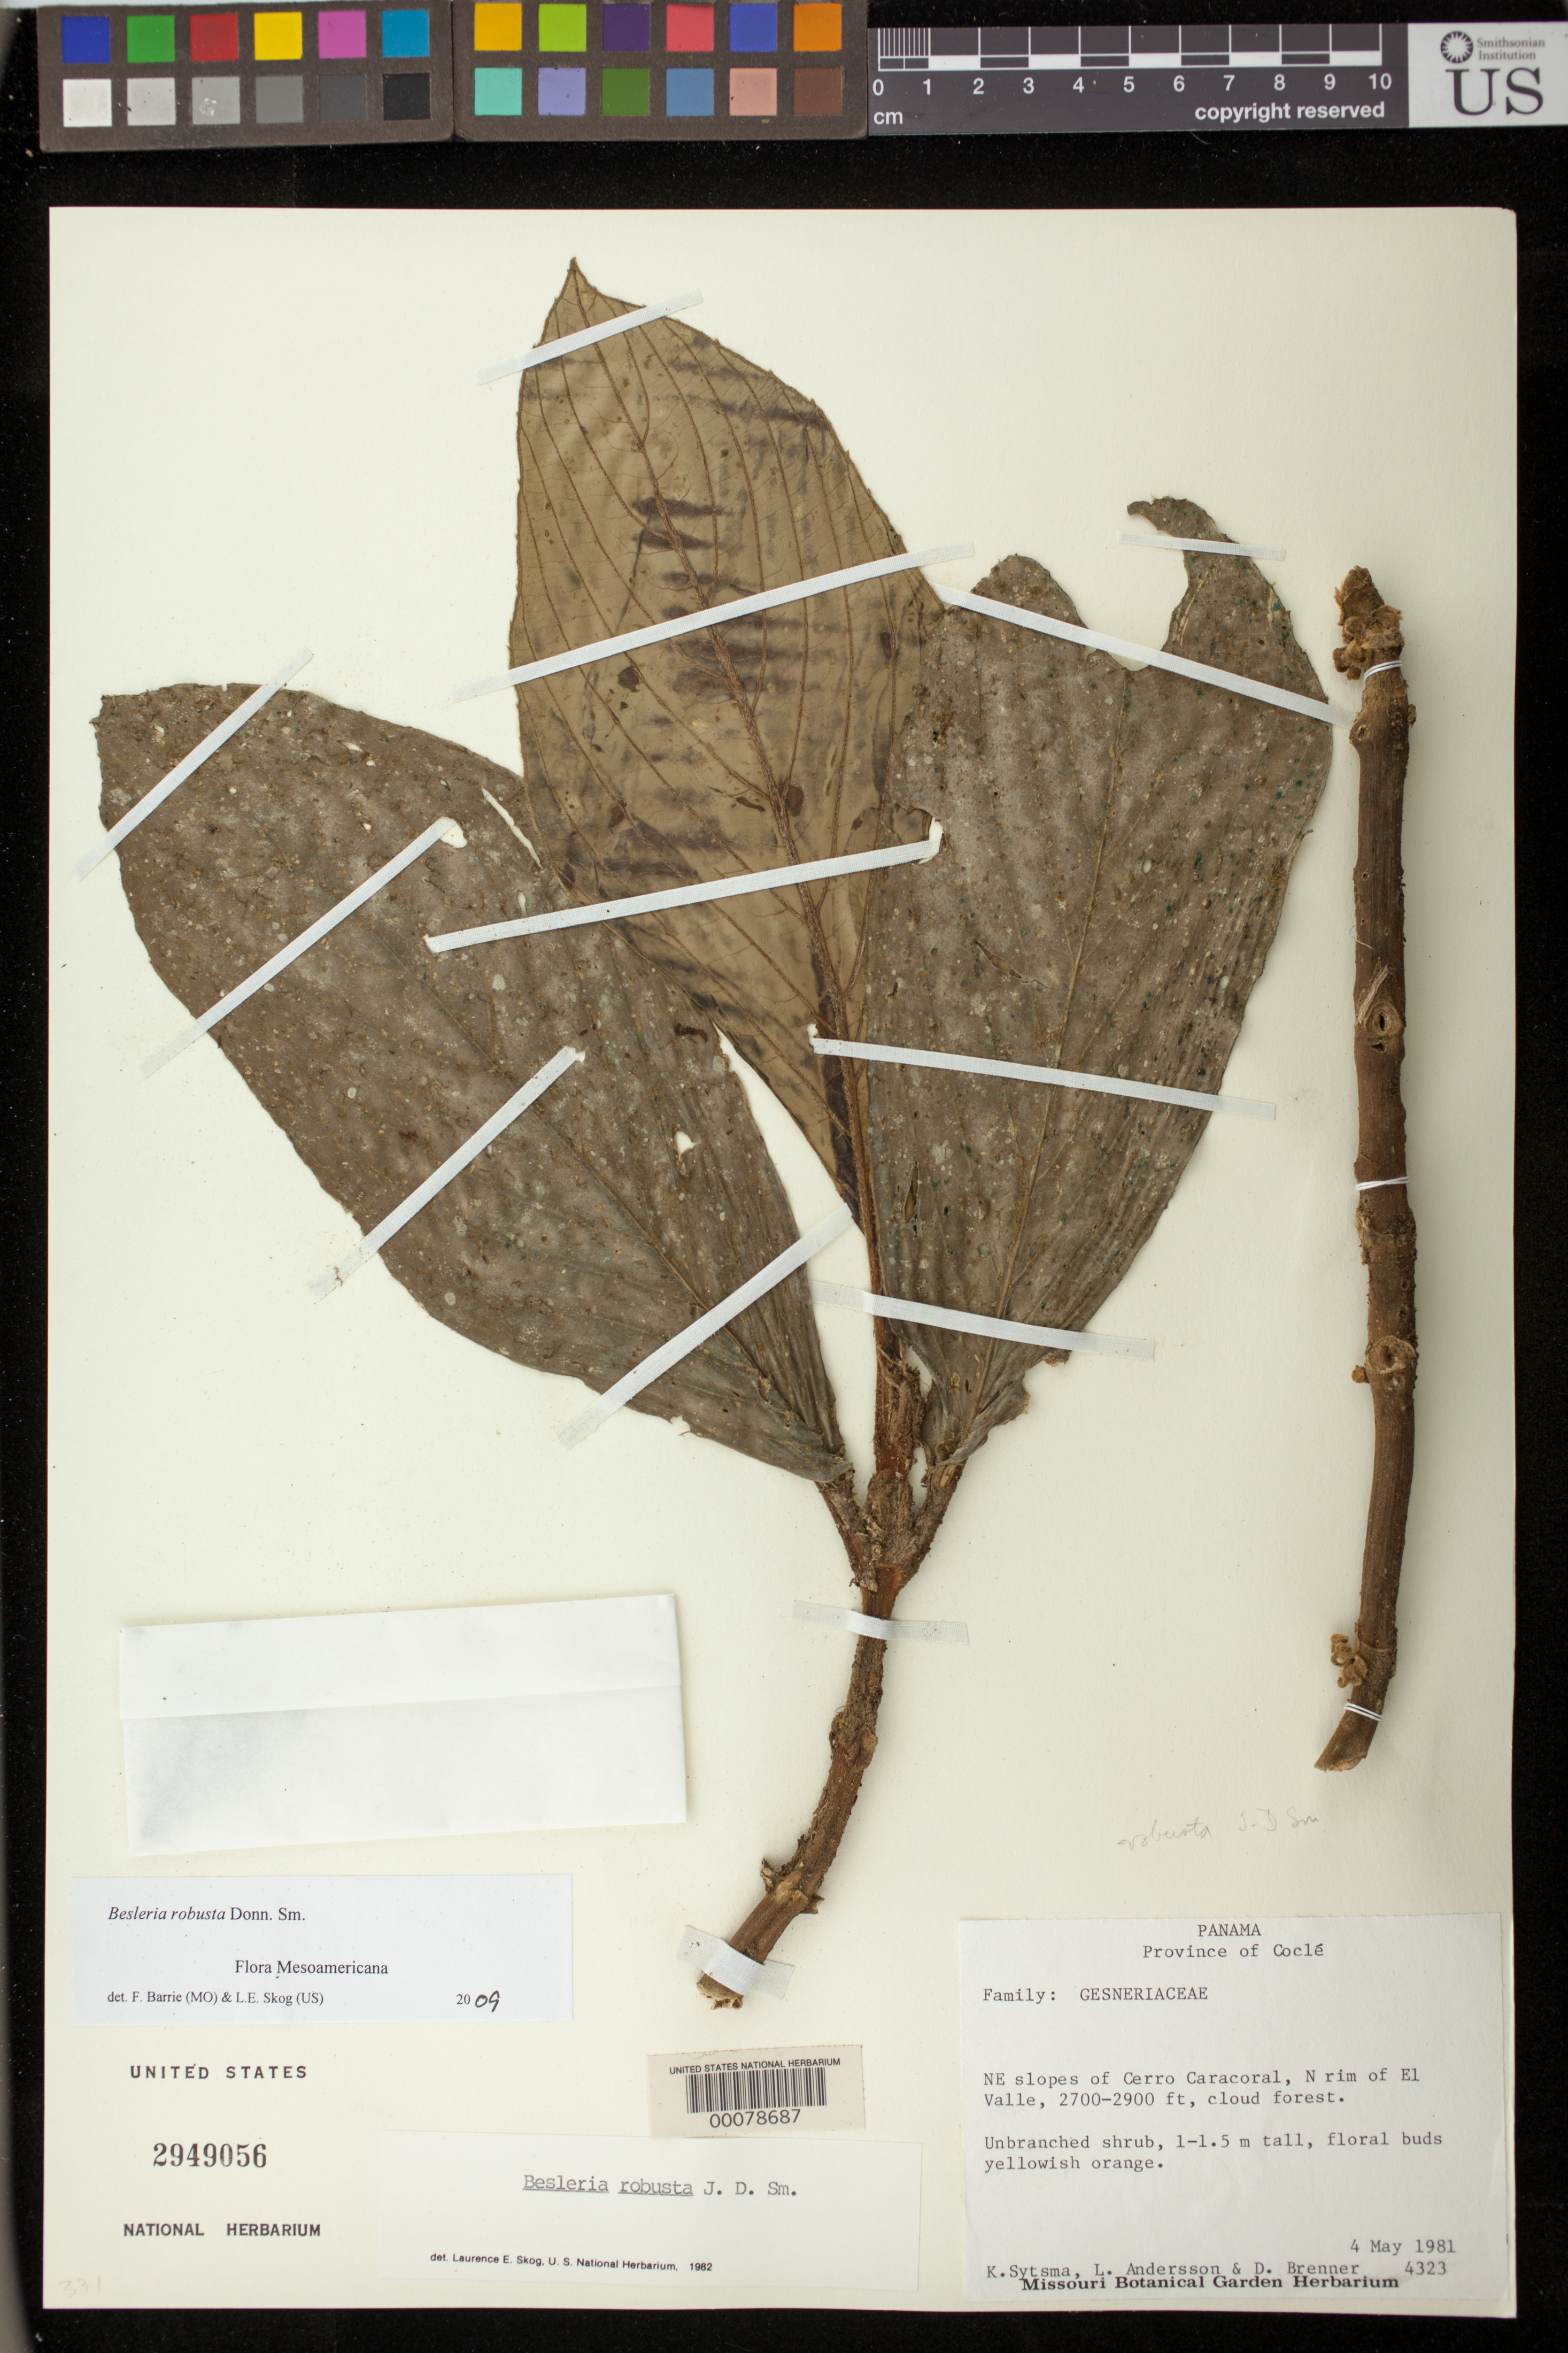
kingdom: Plantae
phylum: Tracheophyta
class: Magnoliopsida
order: Lamiales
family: Gesneriaceae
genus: Besleria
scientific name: Besleria robusta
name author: Donn. Sm.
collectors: K. J. Sytsma, L. Andersson & R. Dressler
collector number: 4323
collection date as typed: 04 May 1981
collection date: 1981-05-04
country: Panama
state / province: Coclé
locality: NE slopes of Cerro Caracoral, N rim of El Valle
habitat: Cloud forest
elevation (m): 823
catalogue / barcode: US 2949056